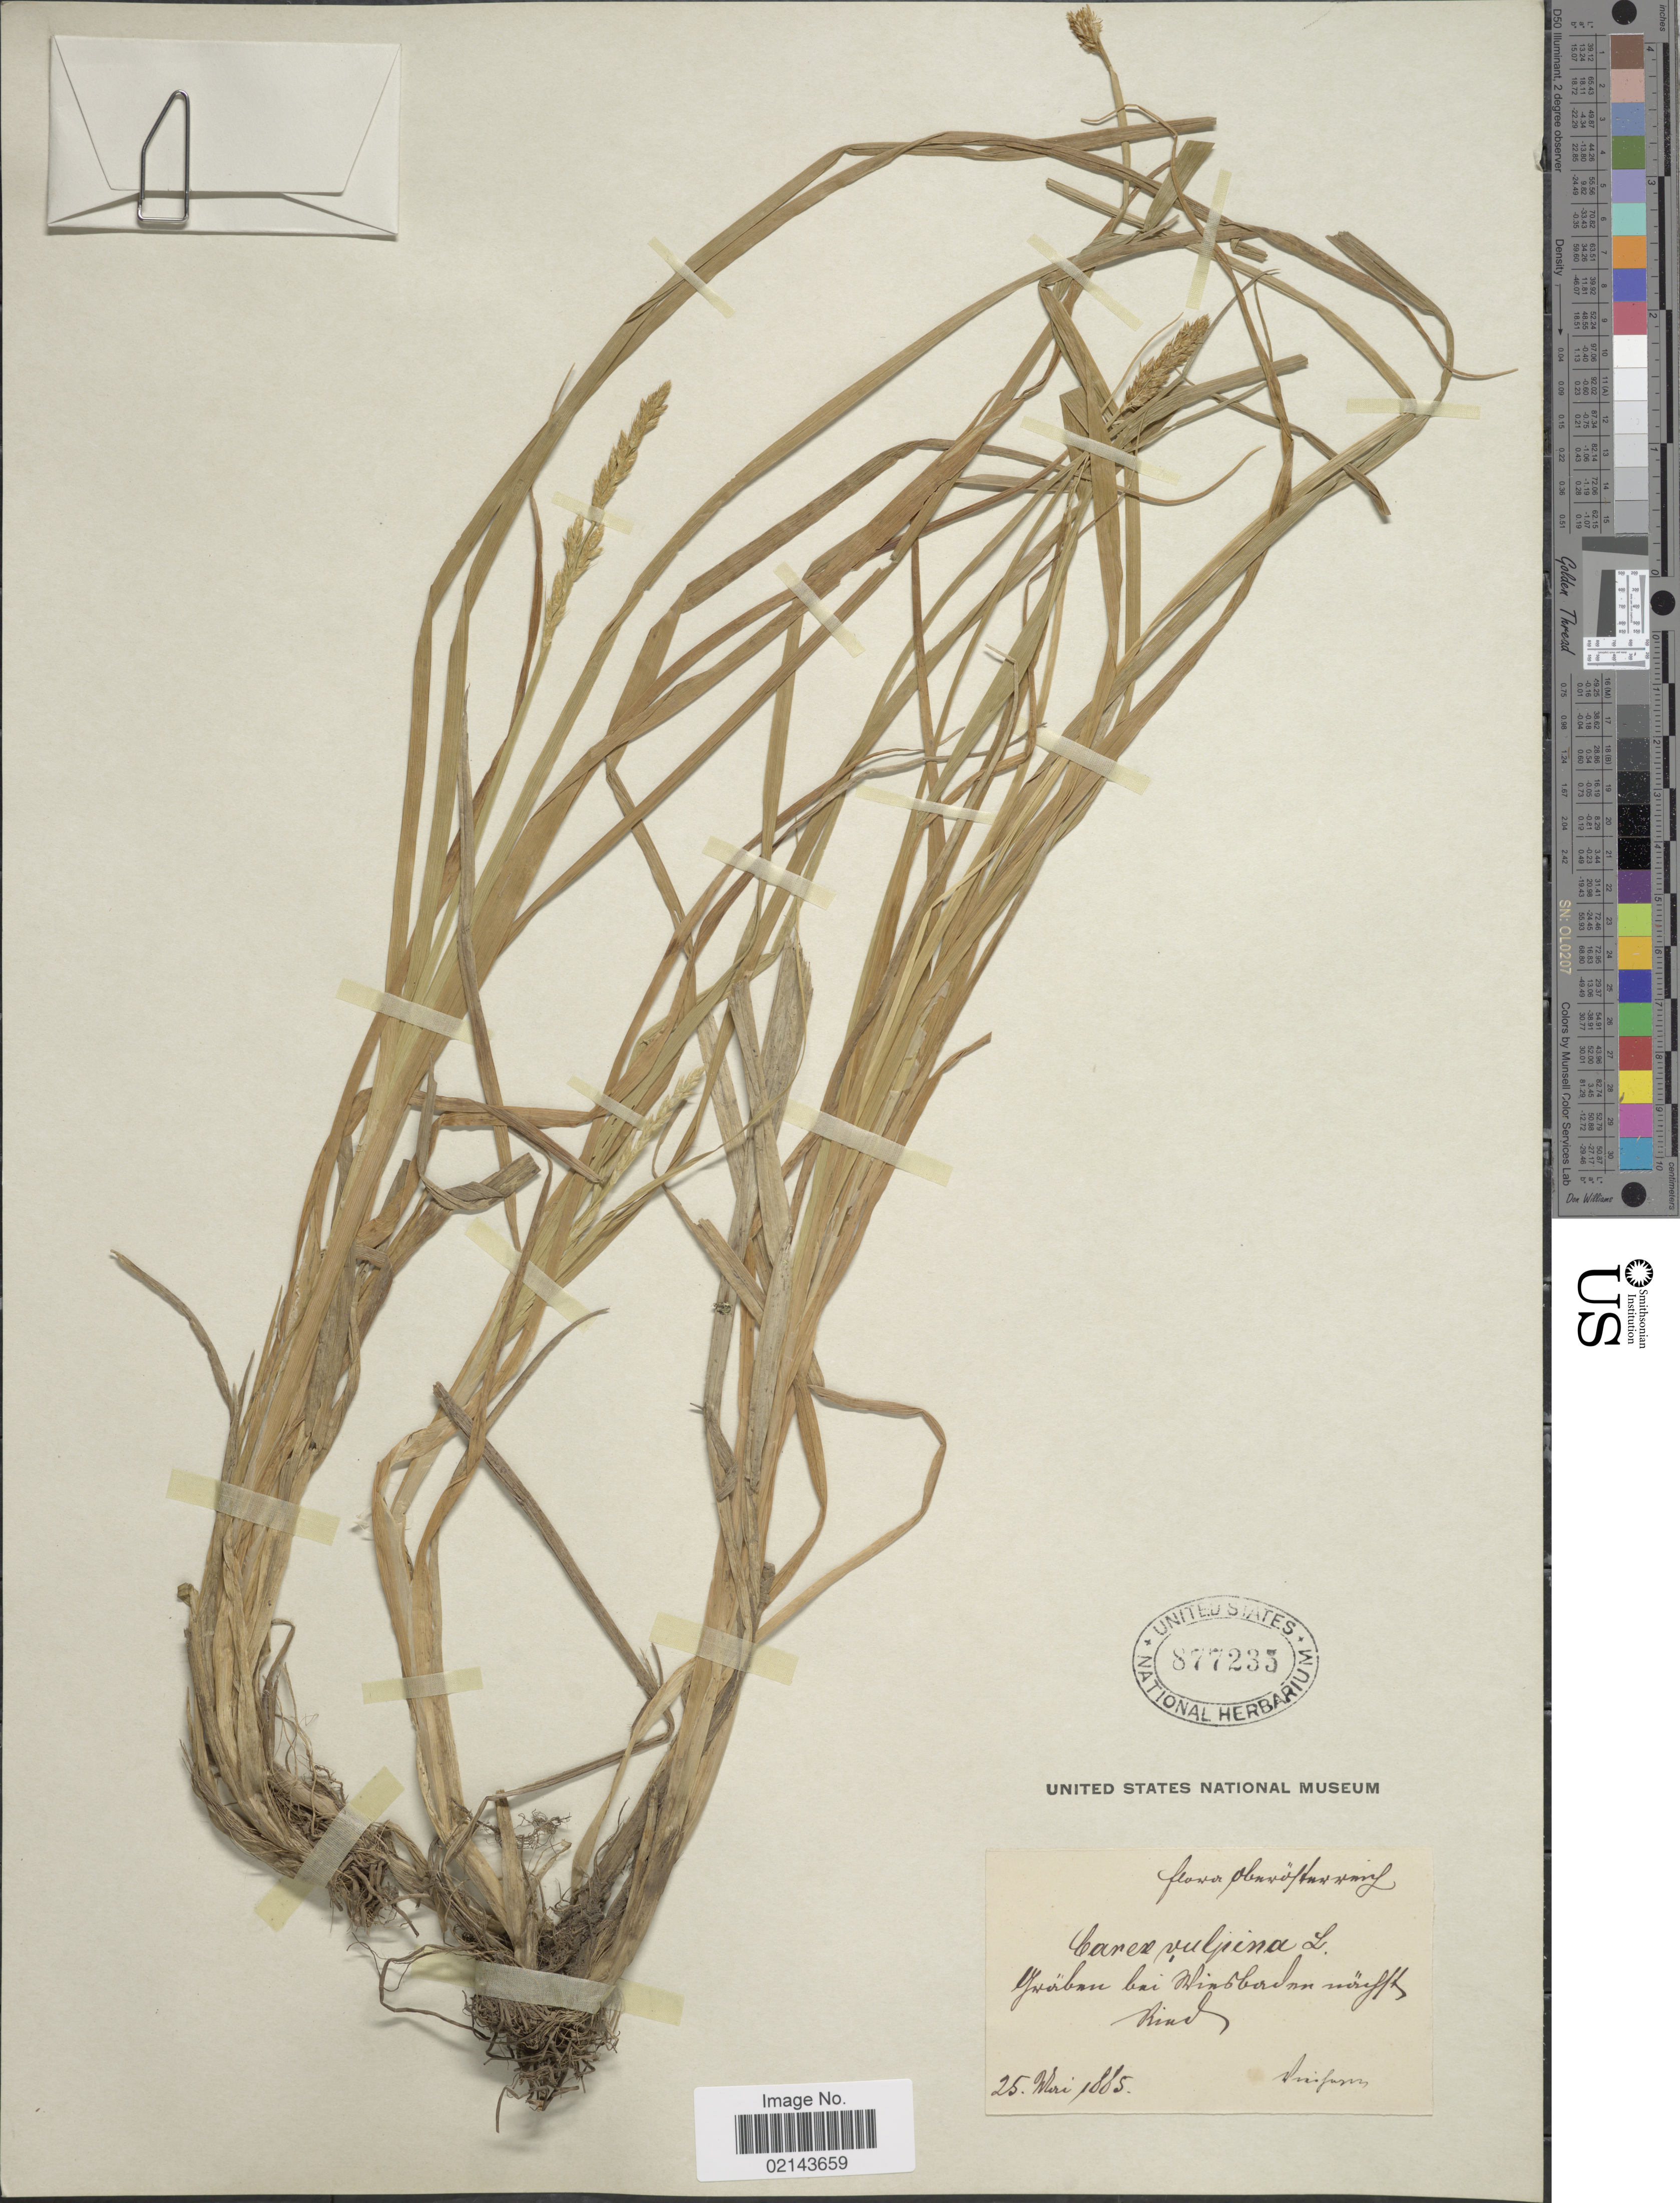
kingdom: Plantae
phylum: Tracheophyta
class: Liliopsida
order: Poales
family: Cyperaceae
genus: Carex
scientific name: Carex vulpina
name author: L.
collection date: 1865-05-25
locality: [illegible text] bai Windbord [illegible text] Rind[interpreted]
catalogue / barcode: US 877233